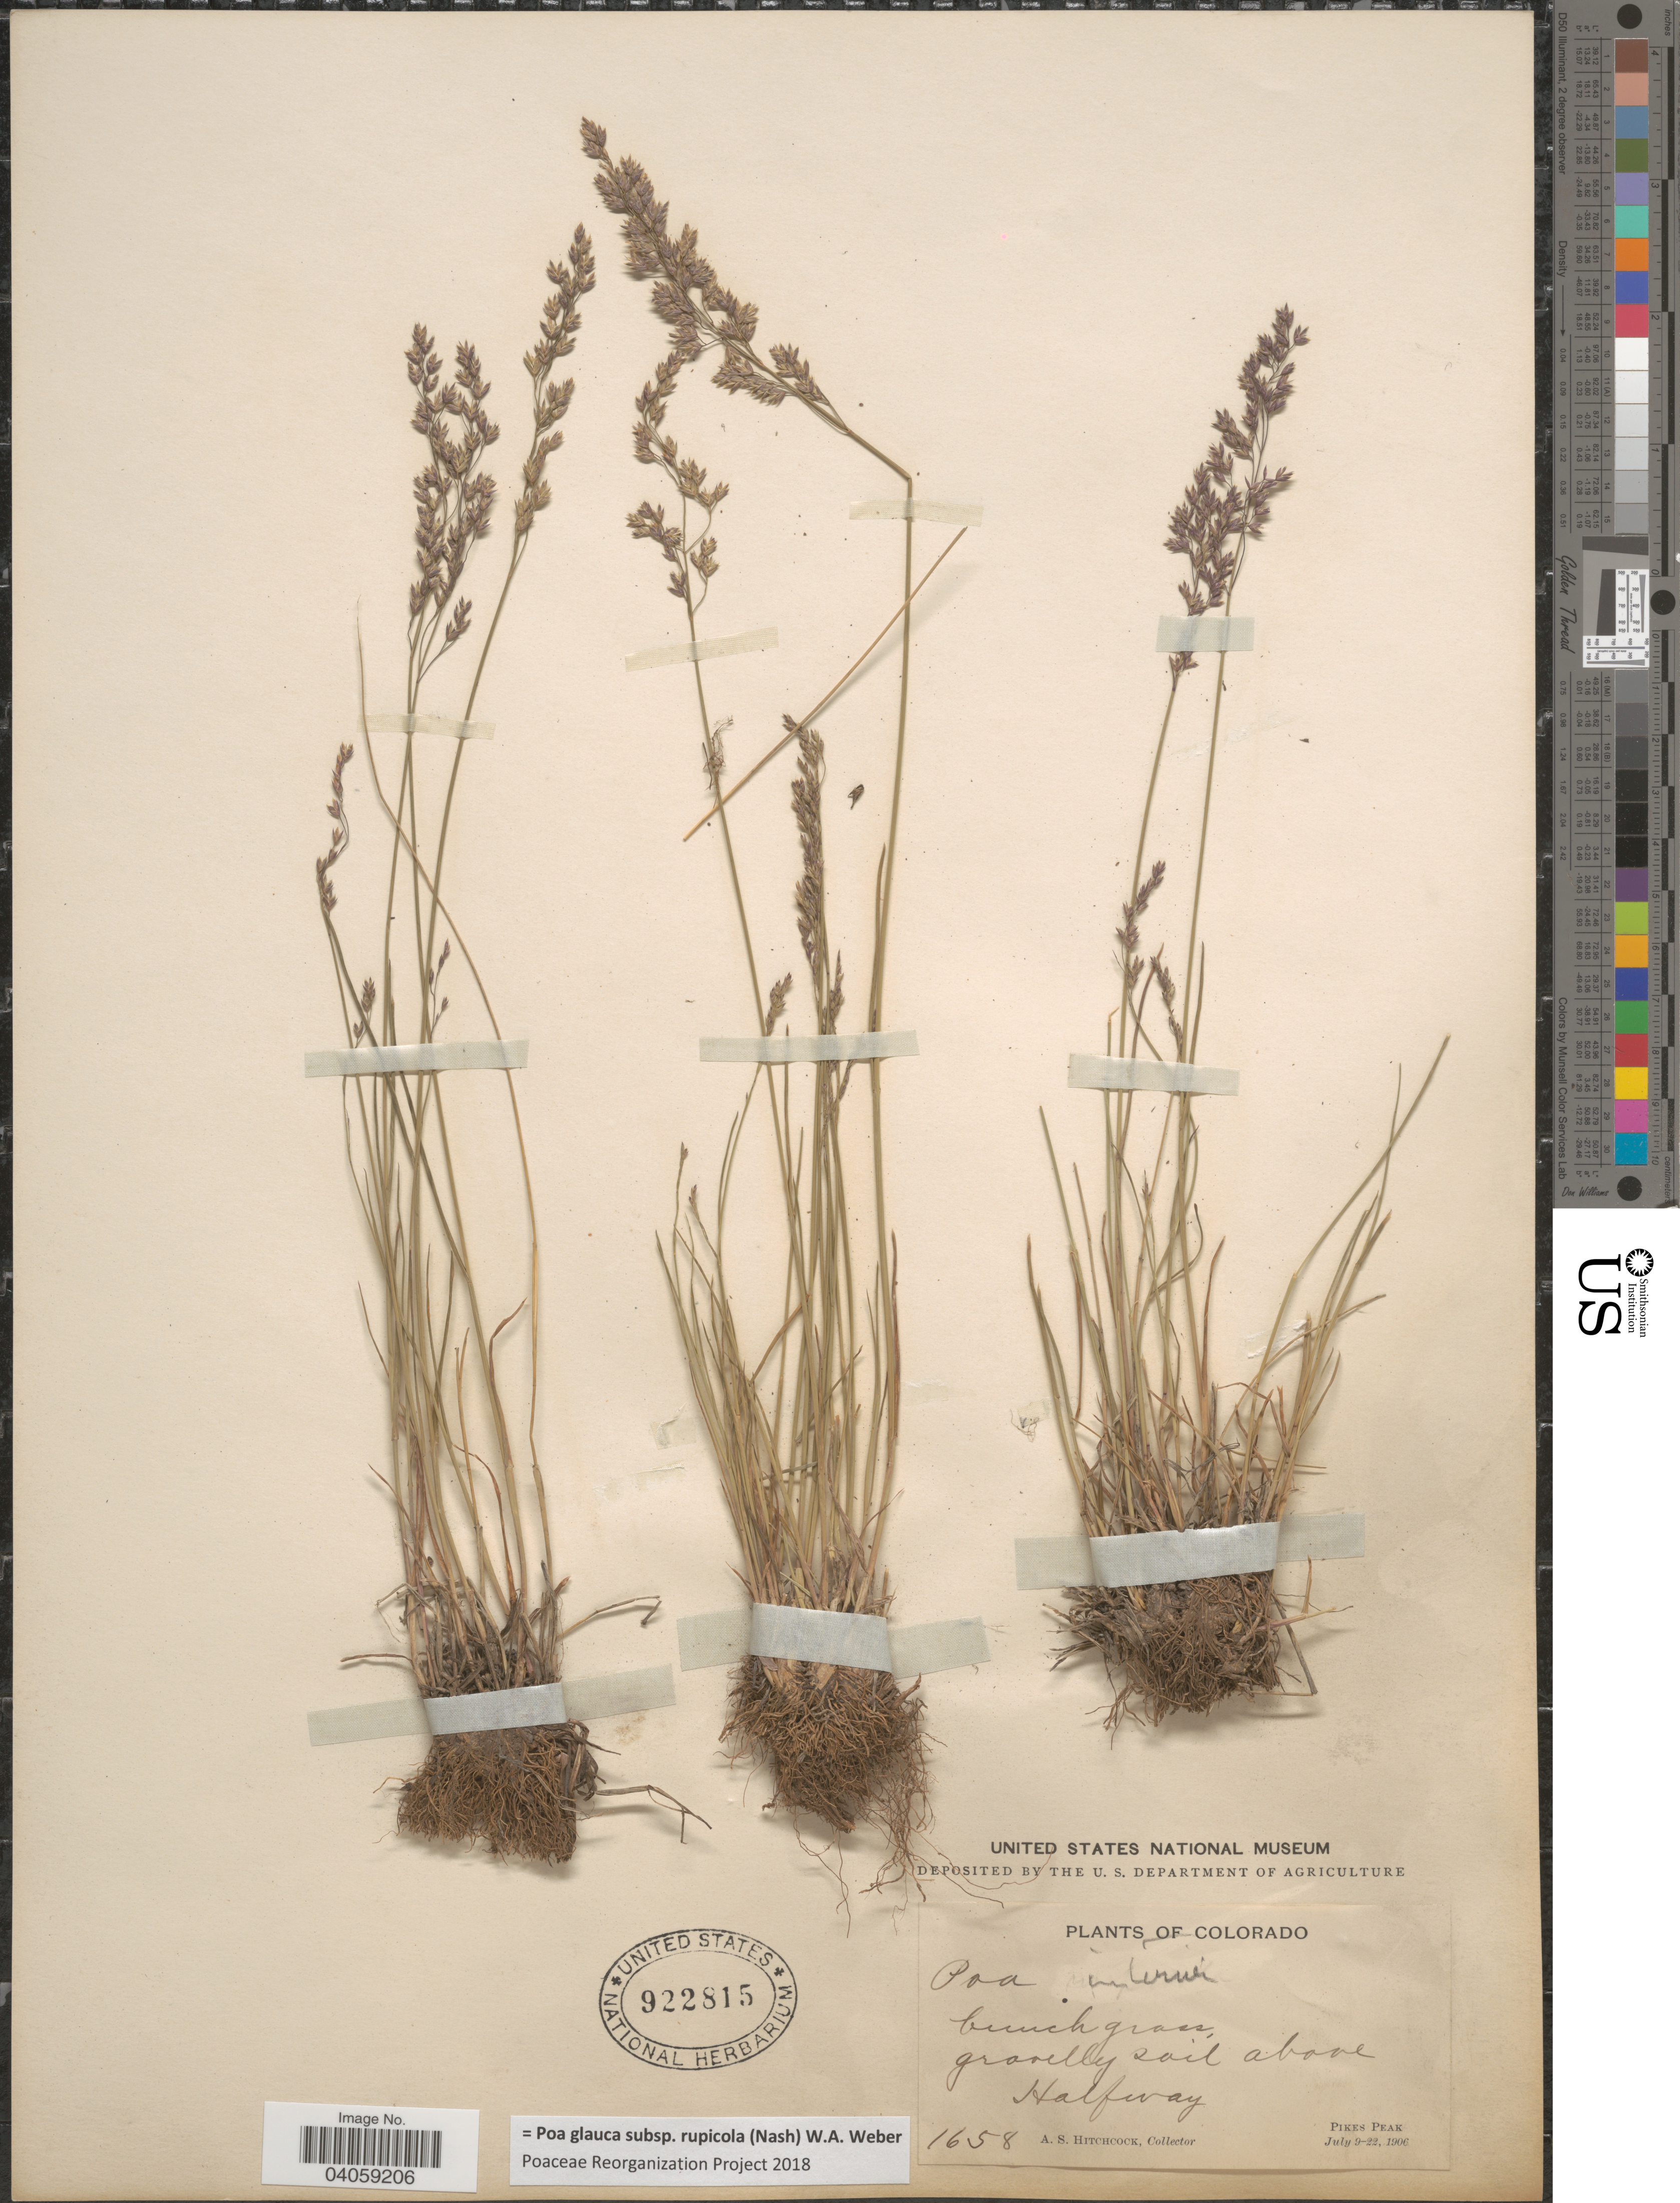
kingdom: Plantae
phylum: Tracheophyta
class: Liliopsida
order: Poales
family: Poaceae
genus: Poa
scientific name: Poa glauca subsp. rupicola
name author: (Nash) W.A. Weber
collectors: A. S. Hitchcock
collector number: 1658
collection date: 1906-07-09/1906-07-22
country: United States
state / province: Colorado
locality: Above Halfway, Pikes Peak.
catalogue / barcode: US 922815